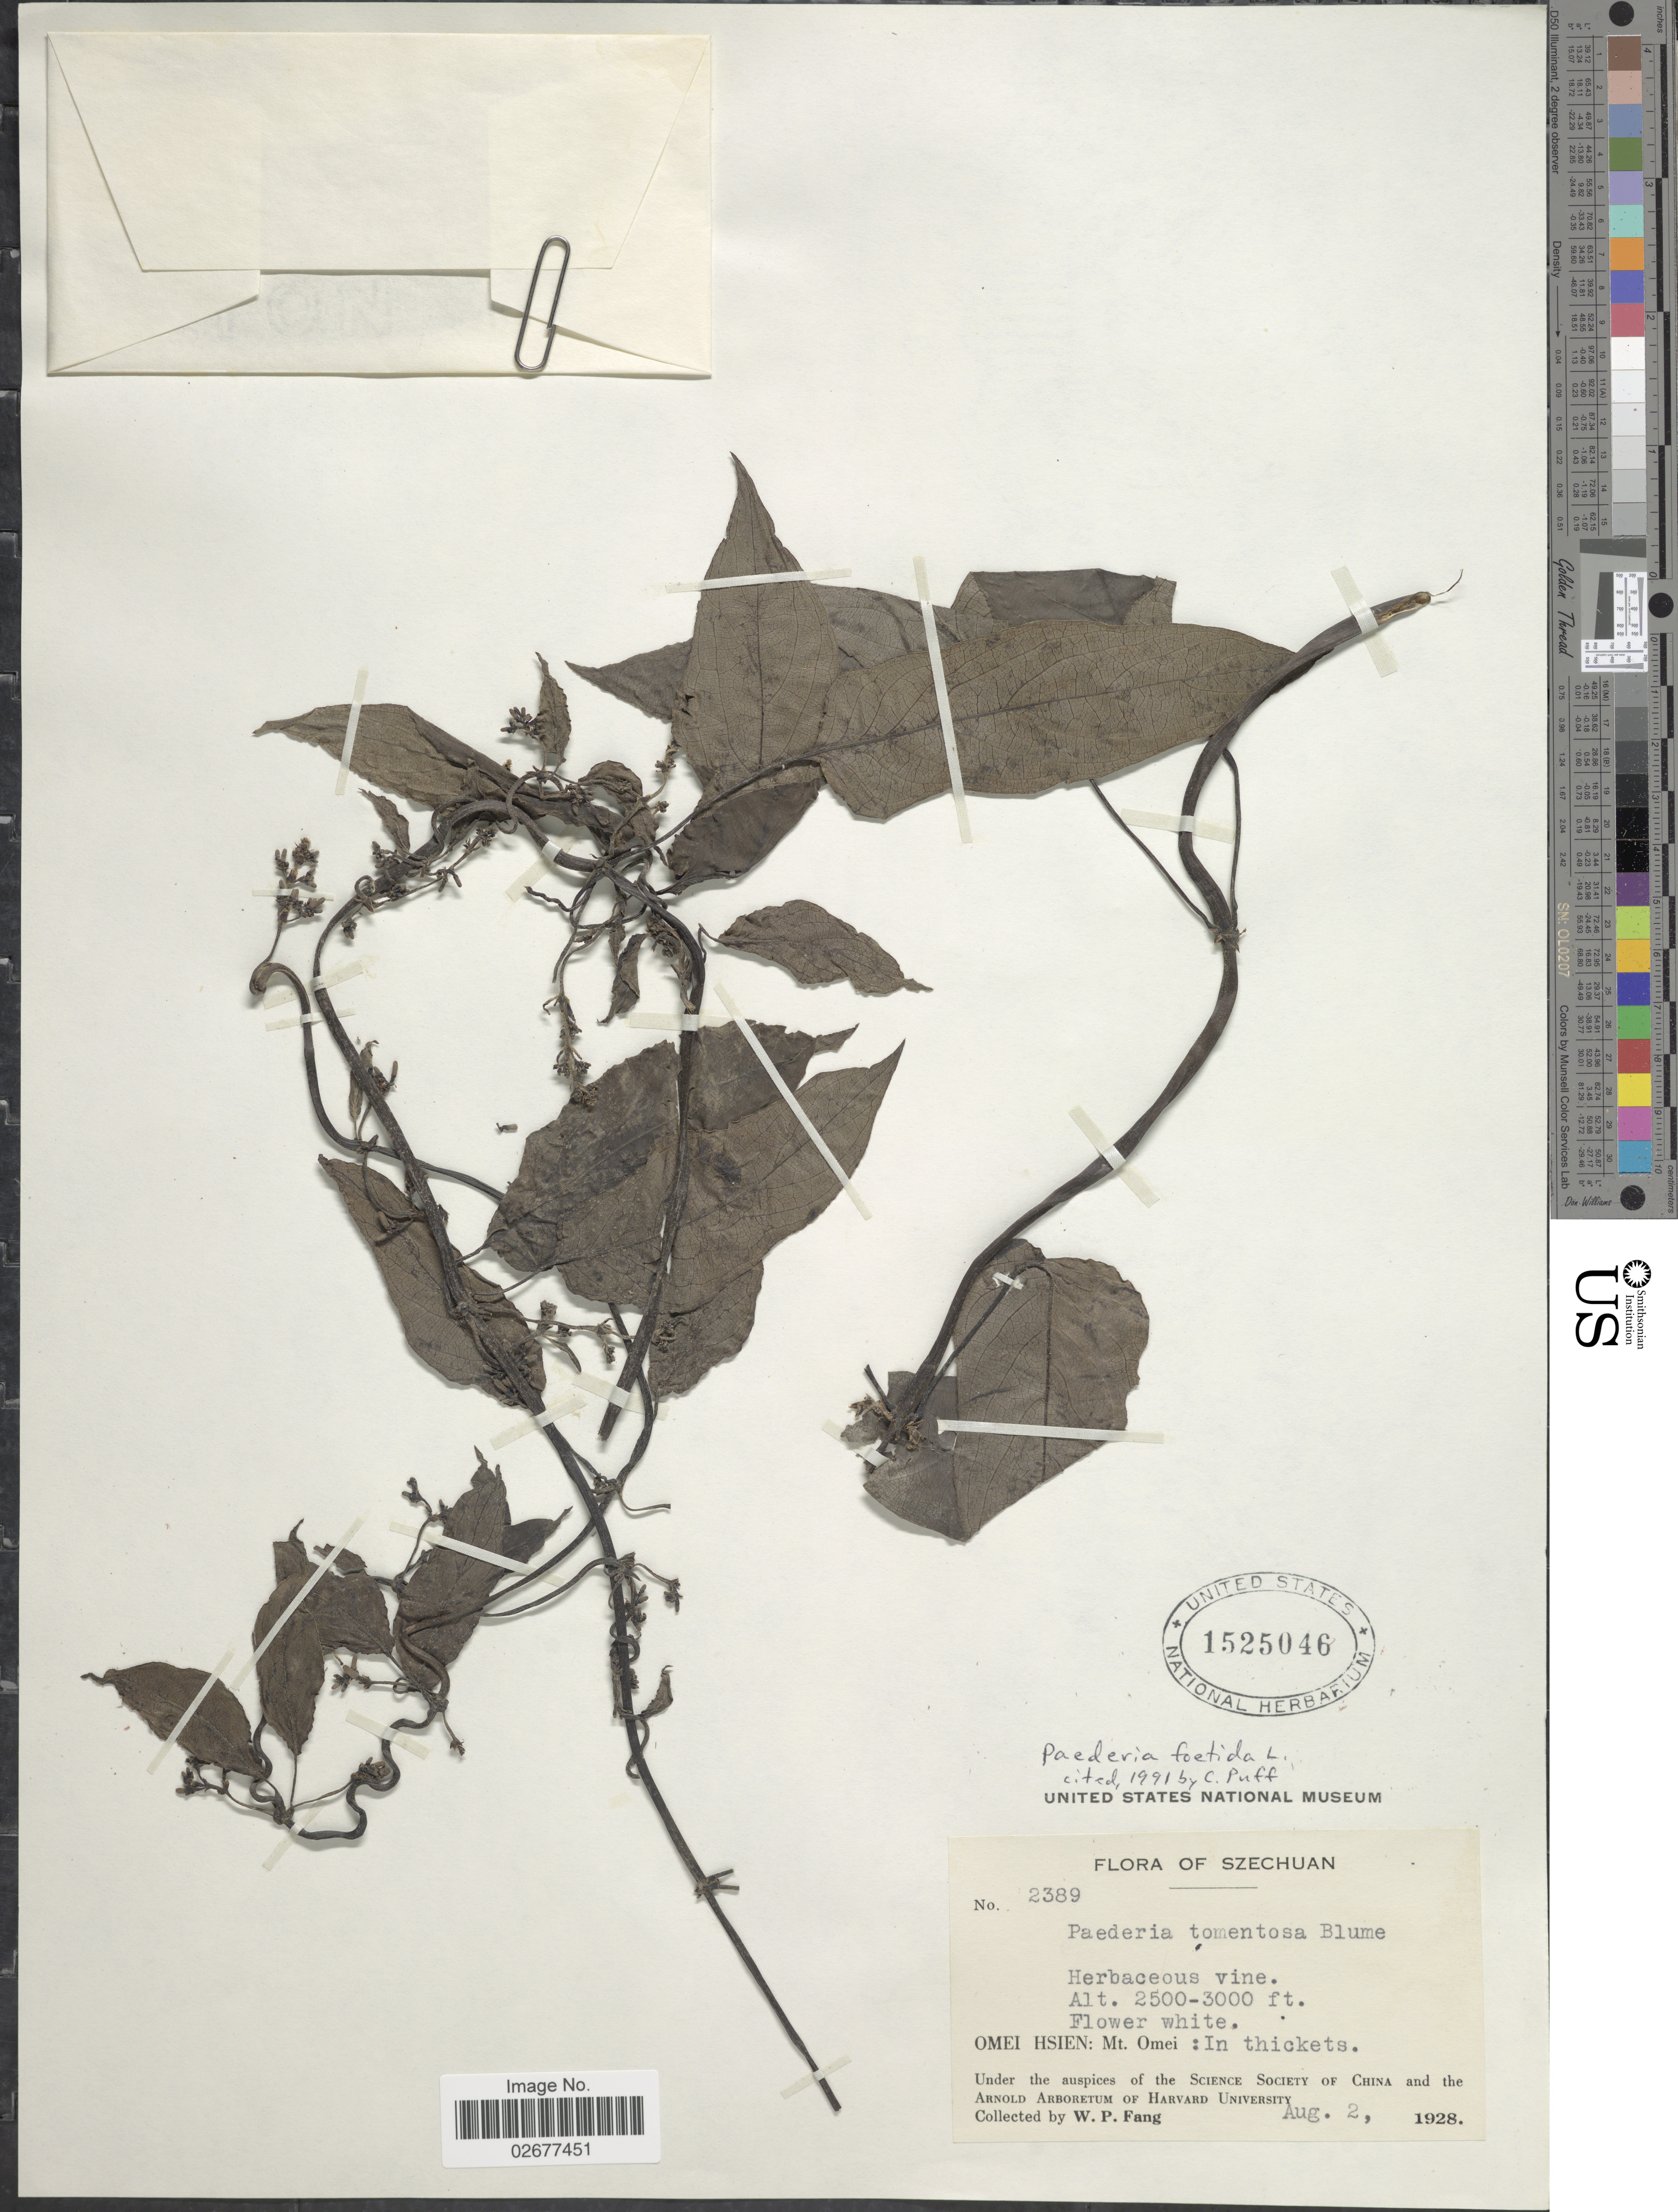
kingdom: Plantae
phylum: Tracheophyta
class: Magnoliopsida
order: Gentianales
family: Rubiaceae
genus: Paederia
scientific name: Paederia foetida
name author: L.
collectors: W. P. Fang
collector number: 2389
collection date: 1928-08-02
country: China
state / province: Sichuan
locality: Szechuan. Omei Hsien: Mt. Omei.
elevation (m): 762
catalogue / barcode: US 1525046